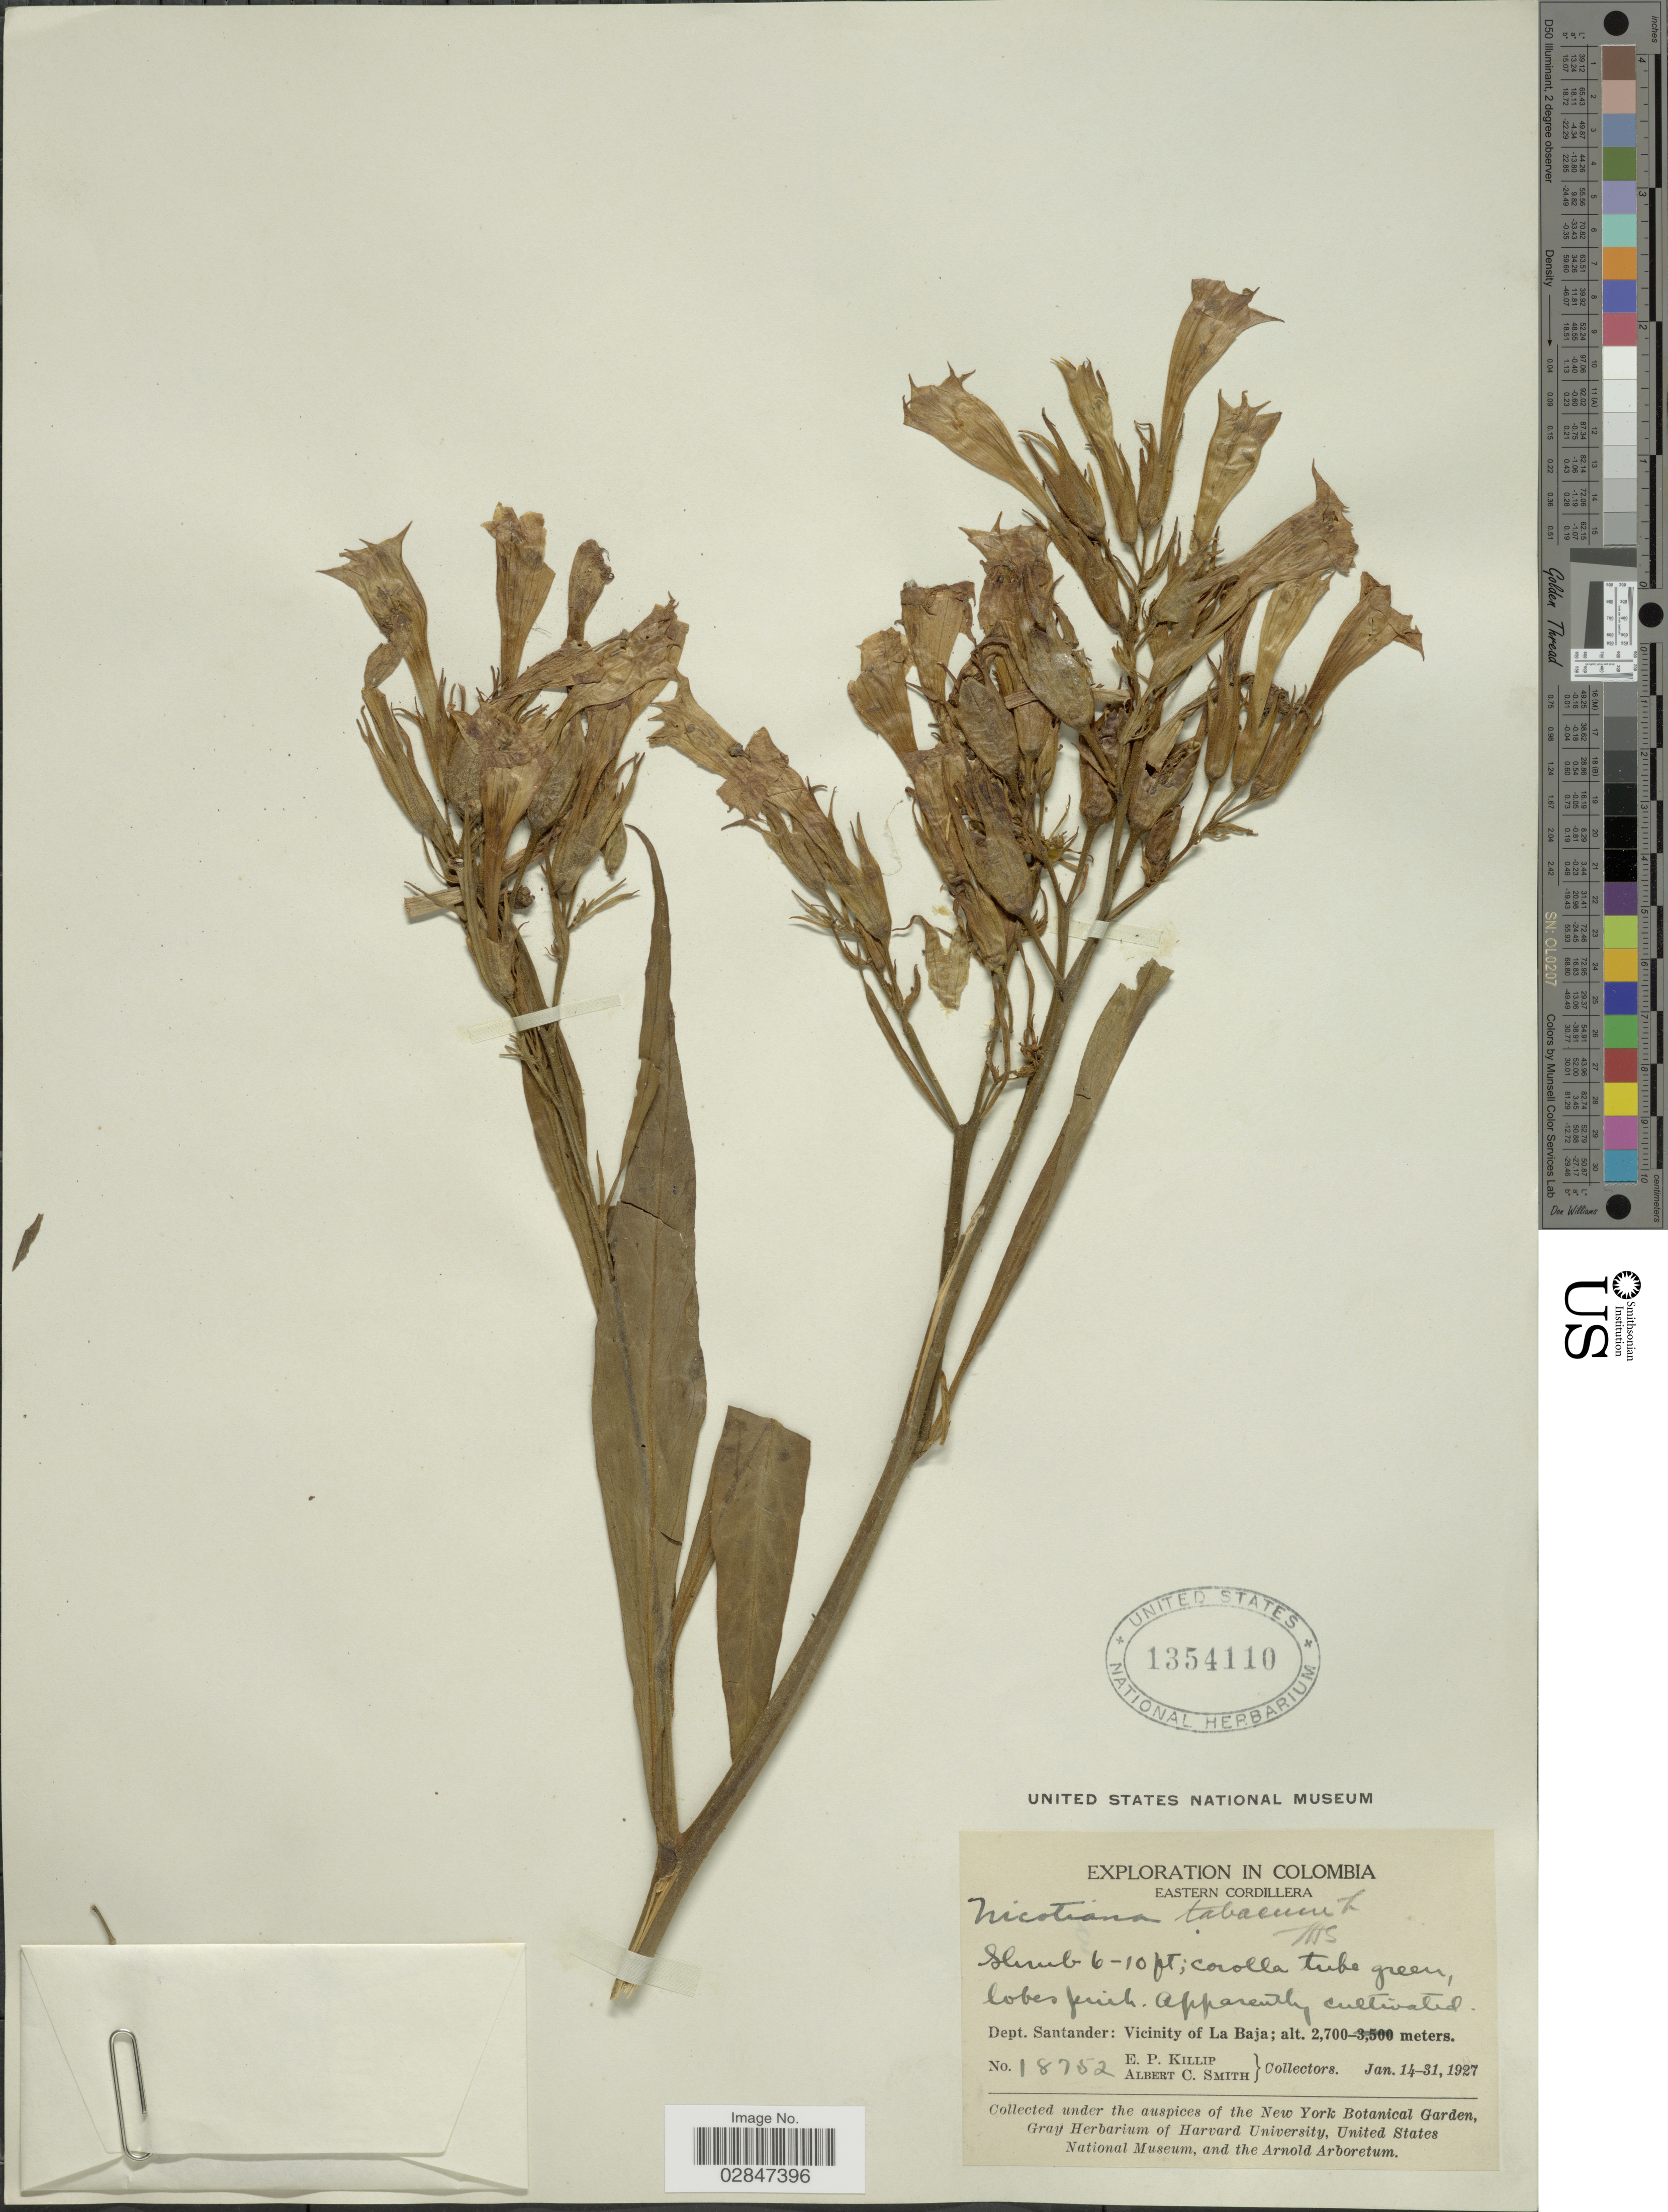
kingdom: Plantae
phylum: Tracheophyta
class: Magnoliopsida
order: Solanales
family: Solanaceae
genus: Nicotiana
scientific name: Nicotiana tabacum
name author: L.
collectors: E. P. Killip & A. C. Smith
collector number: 18752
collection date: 1927-01-14/1927-01-31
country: Colombia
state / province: Santander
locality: Dept. Santander: Vicinity of La Baja, Eastern Cordillera.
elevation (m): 2700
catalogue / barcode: US 1354110